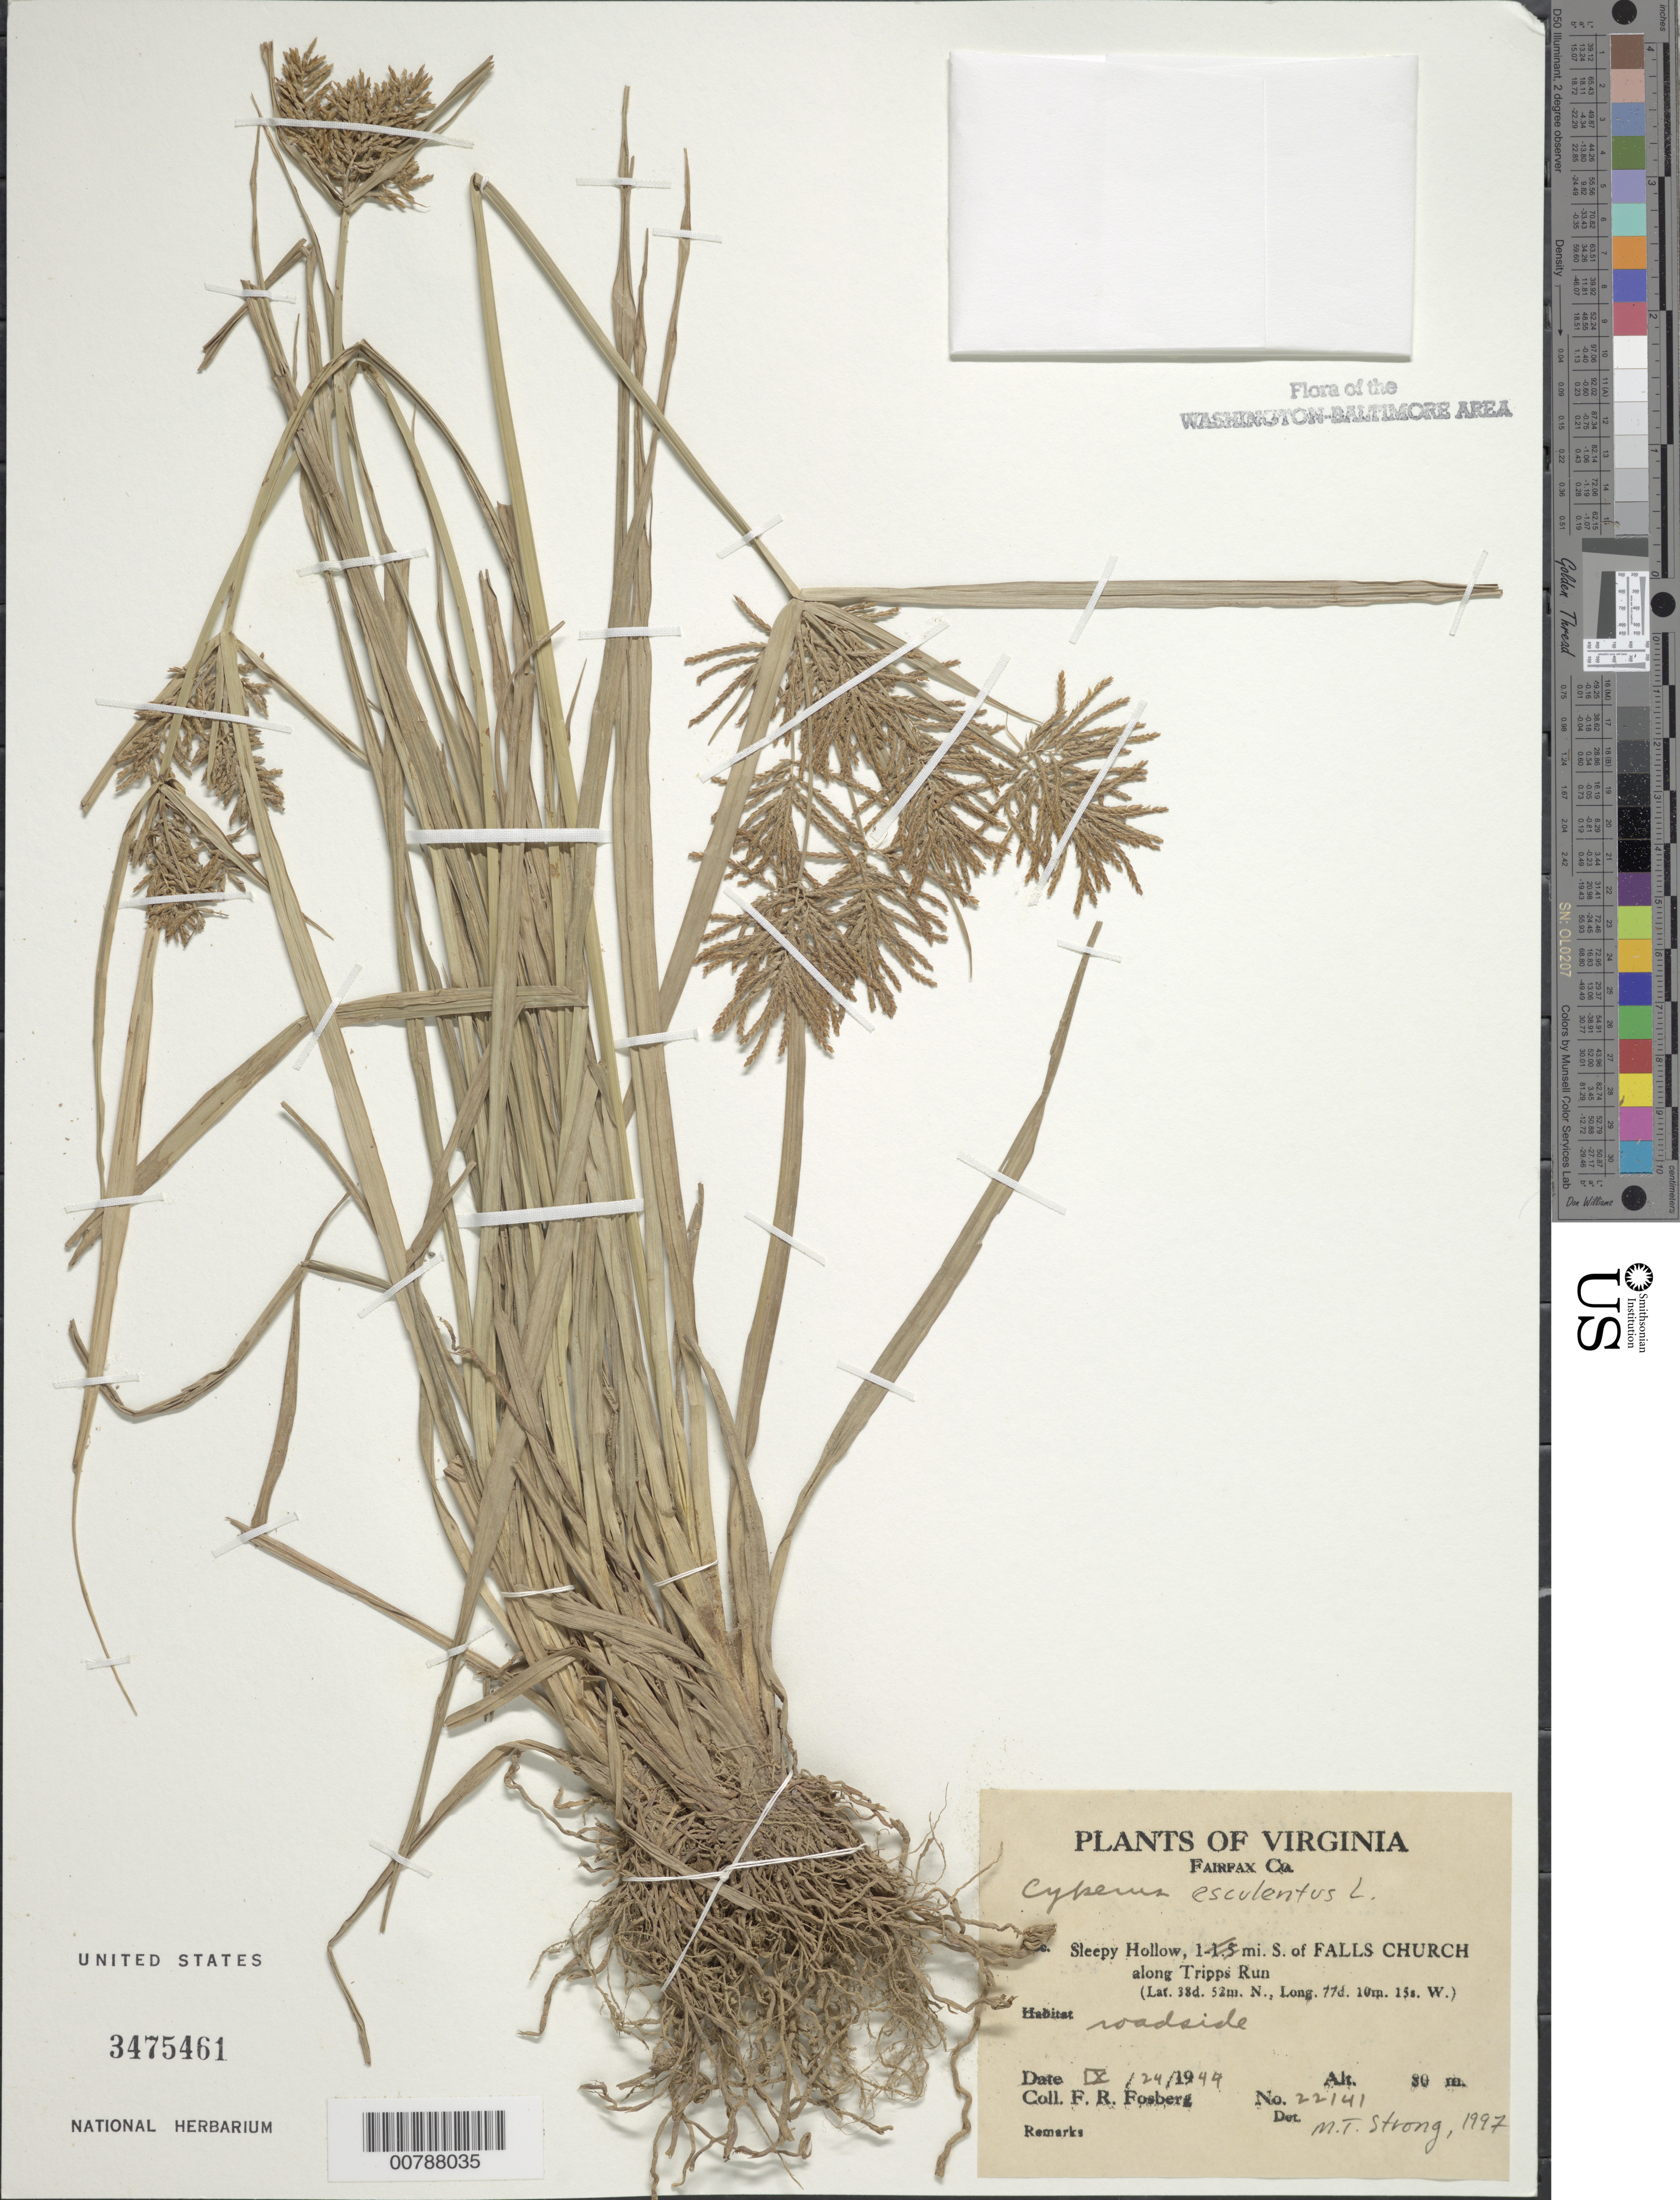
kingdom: Plantae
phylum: Tracheophyta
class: Liliopsida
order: Poales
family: Cyperaceae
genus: Cyperus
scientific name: Cyperus esculentus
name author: L.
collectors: F. R. Fosberg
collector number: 22141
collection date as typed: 24 Sep 1944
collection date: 1944-09-24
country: United States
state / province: Virginia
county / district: Fairfax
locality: Sleepy Hollow, 1 Mile S of Falls Church along Tripps Run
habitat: Roadside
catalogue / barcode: US 3475461